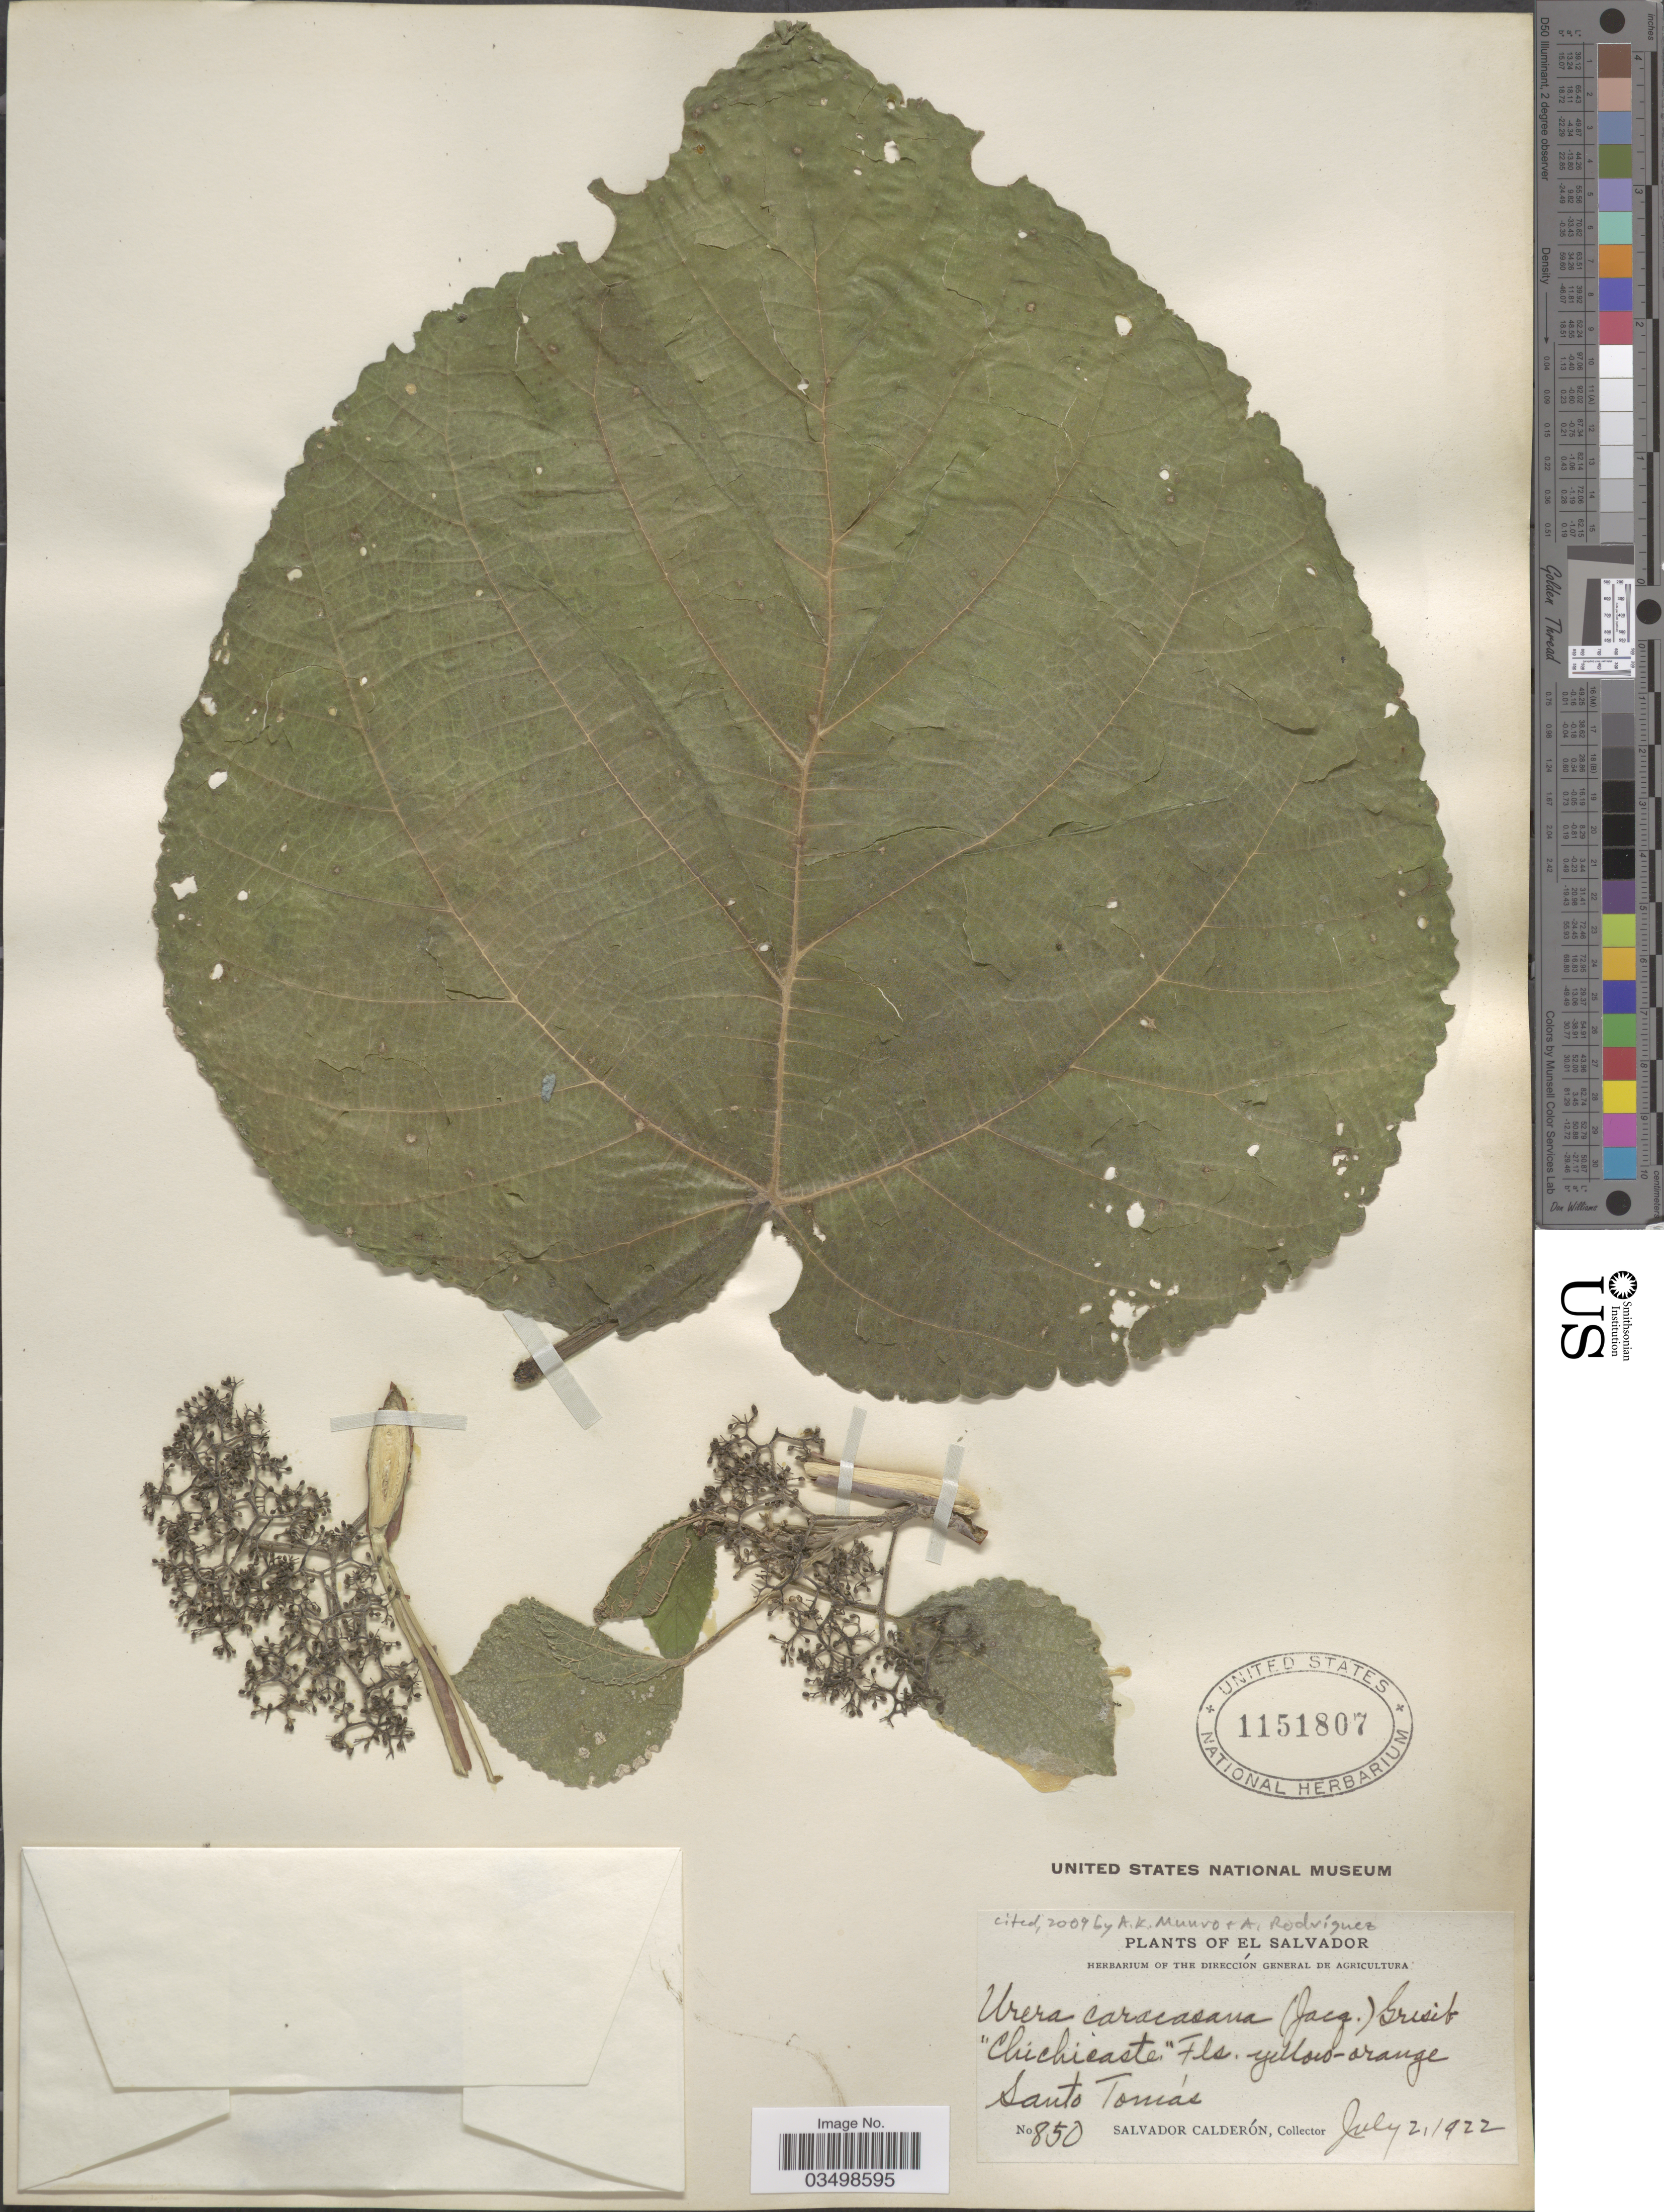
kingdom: Plantae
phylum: Tracheophyta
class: Magnoliopsida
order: Rosales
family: Urticaceae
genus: Urera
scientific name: Urera caracasana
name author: (Jacq.) Gaudich. ex Griseb.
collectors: S. Calderón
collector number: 850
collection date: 1922-07-02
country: El Salvador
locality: Santo Tomás.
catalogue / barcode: US 1151807